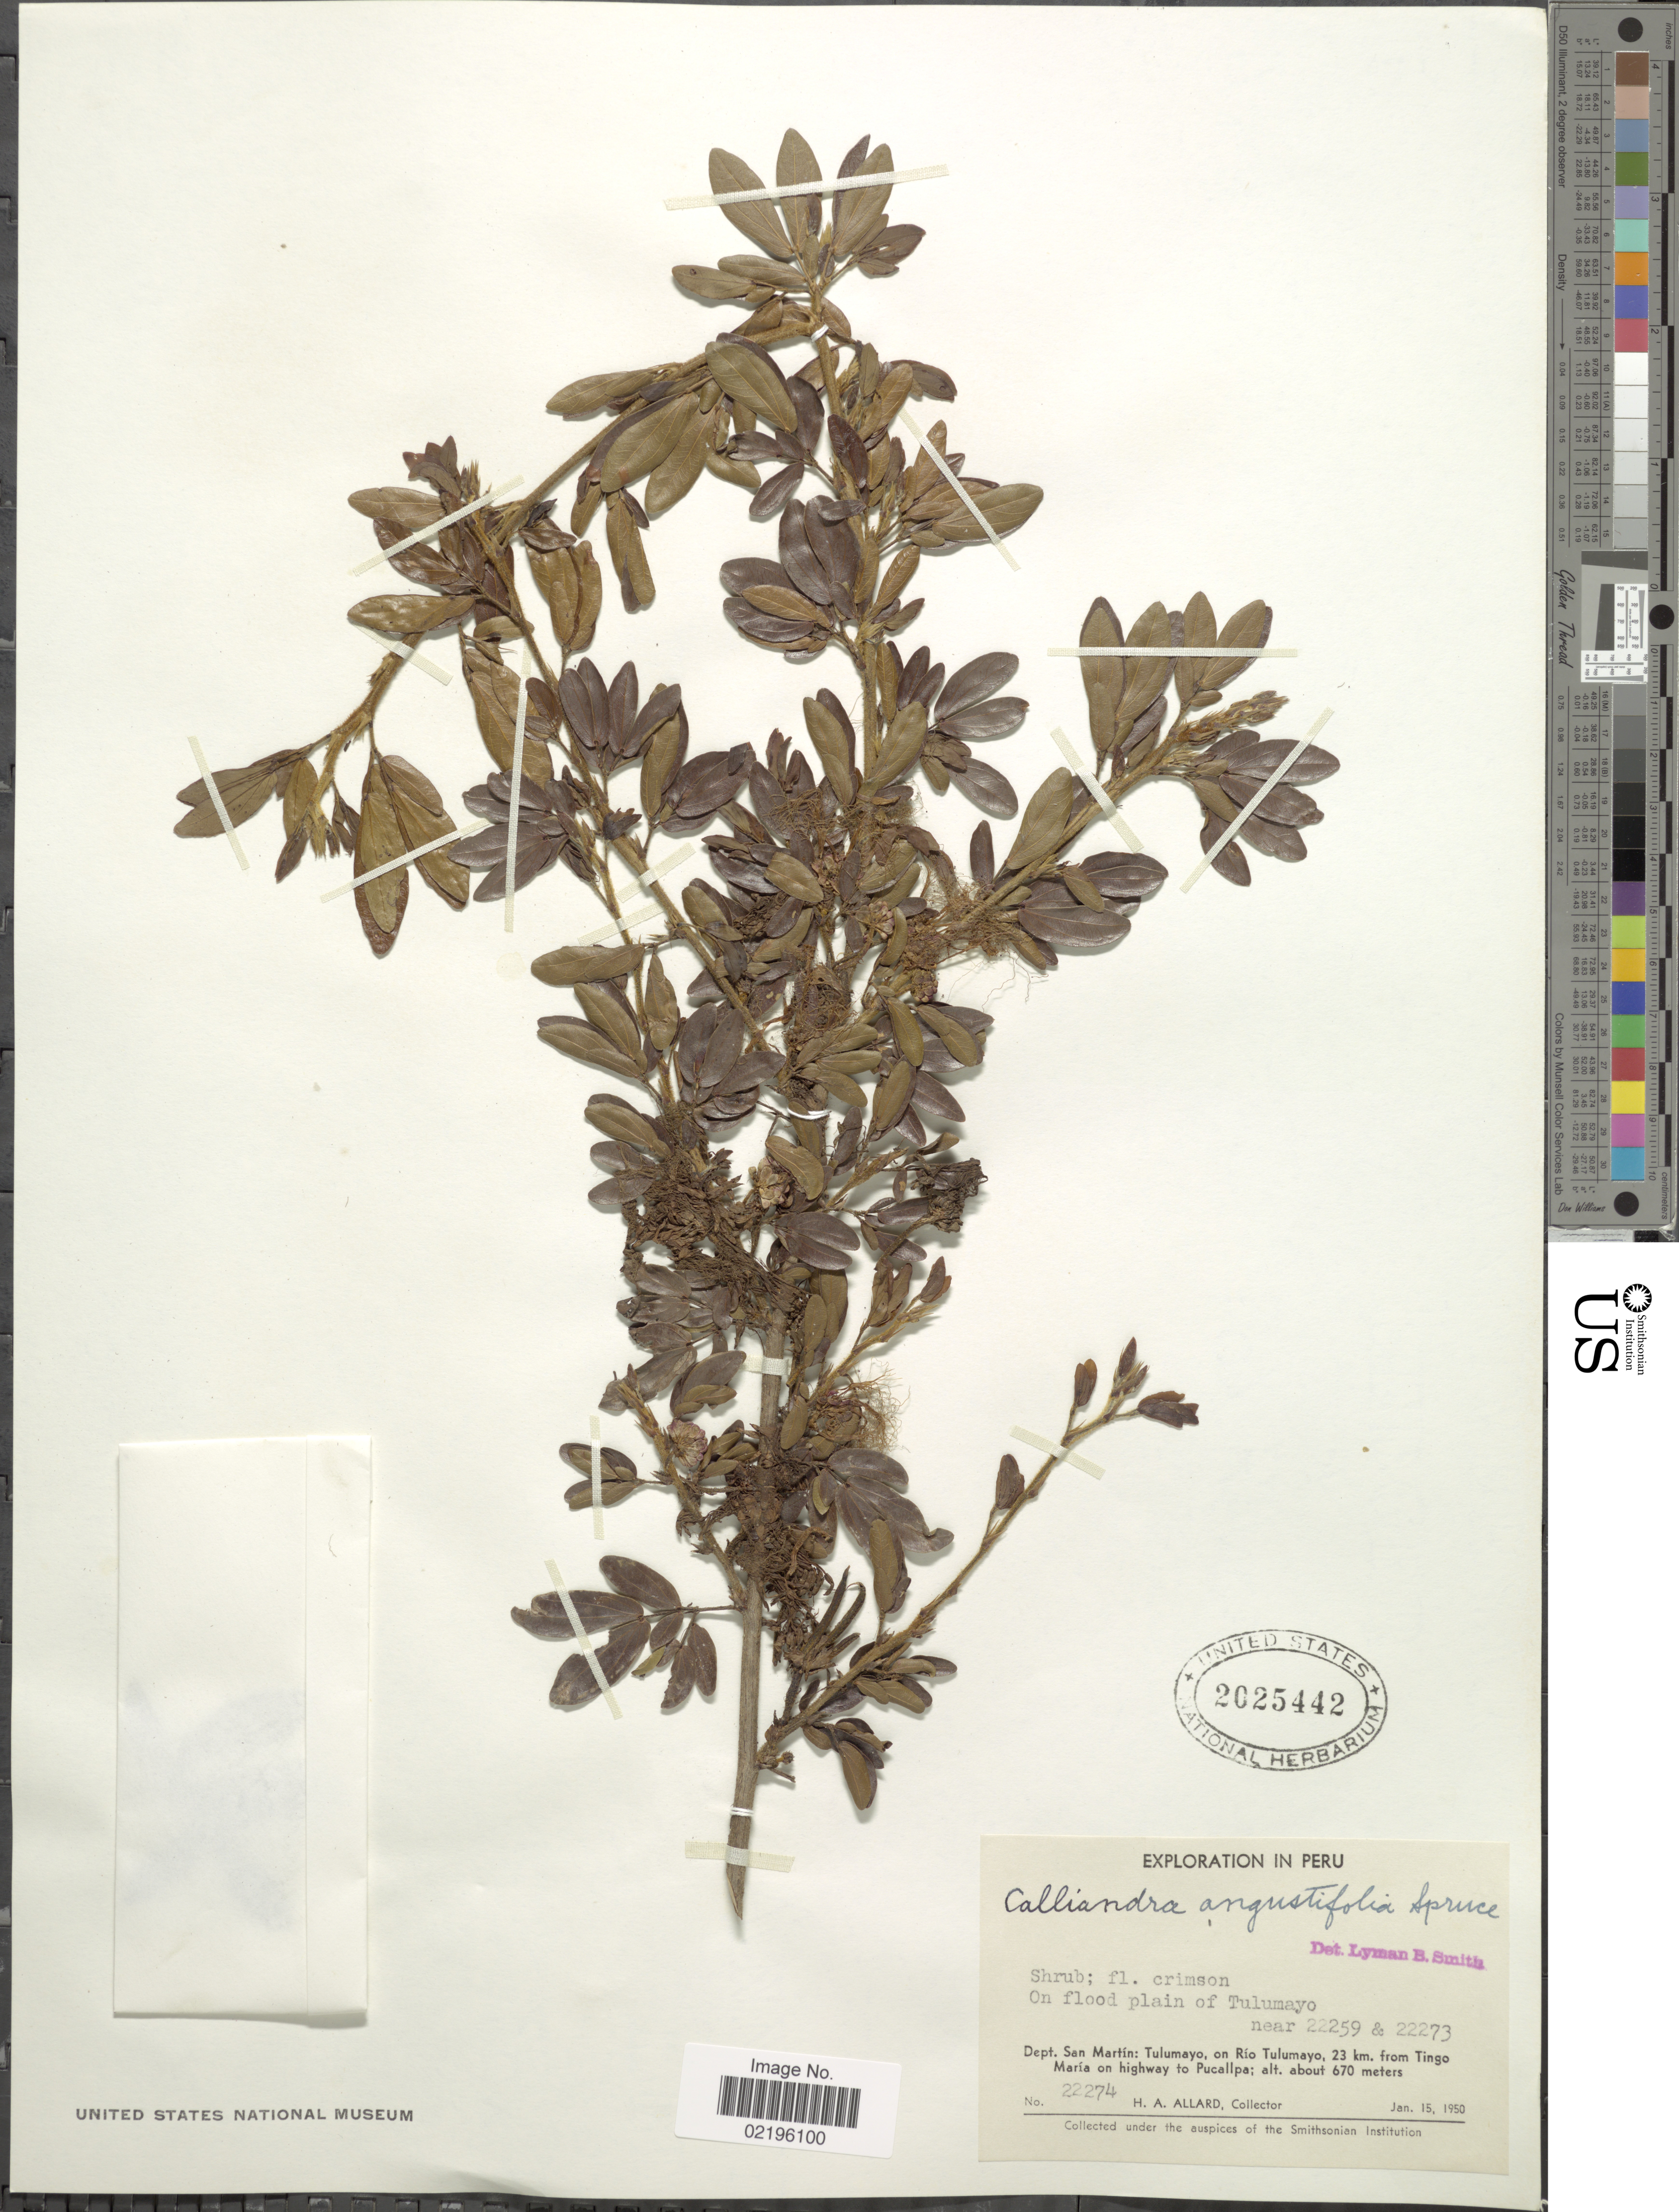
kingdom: Plantae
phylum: Tracheophyta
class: Magnoliopsida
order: Fabales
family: Fabaceae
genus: Calliandra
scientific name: Calliandra angustifolia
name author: Spruce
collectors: H. A. Allard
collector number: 22274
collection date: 1950-01-15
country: Peru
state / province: San Martín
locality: On flood plain of Tulumayo near 22259 & 22273. Dept. San Martin: Tulumayo, 23 km. from Tingo Maria on highway to Pucallpa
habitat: on flood plain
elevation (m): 670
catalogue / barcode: US 2025442